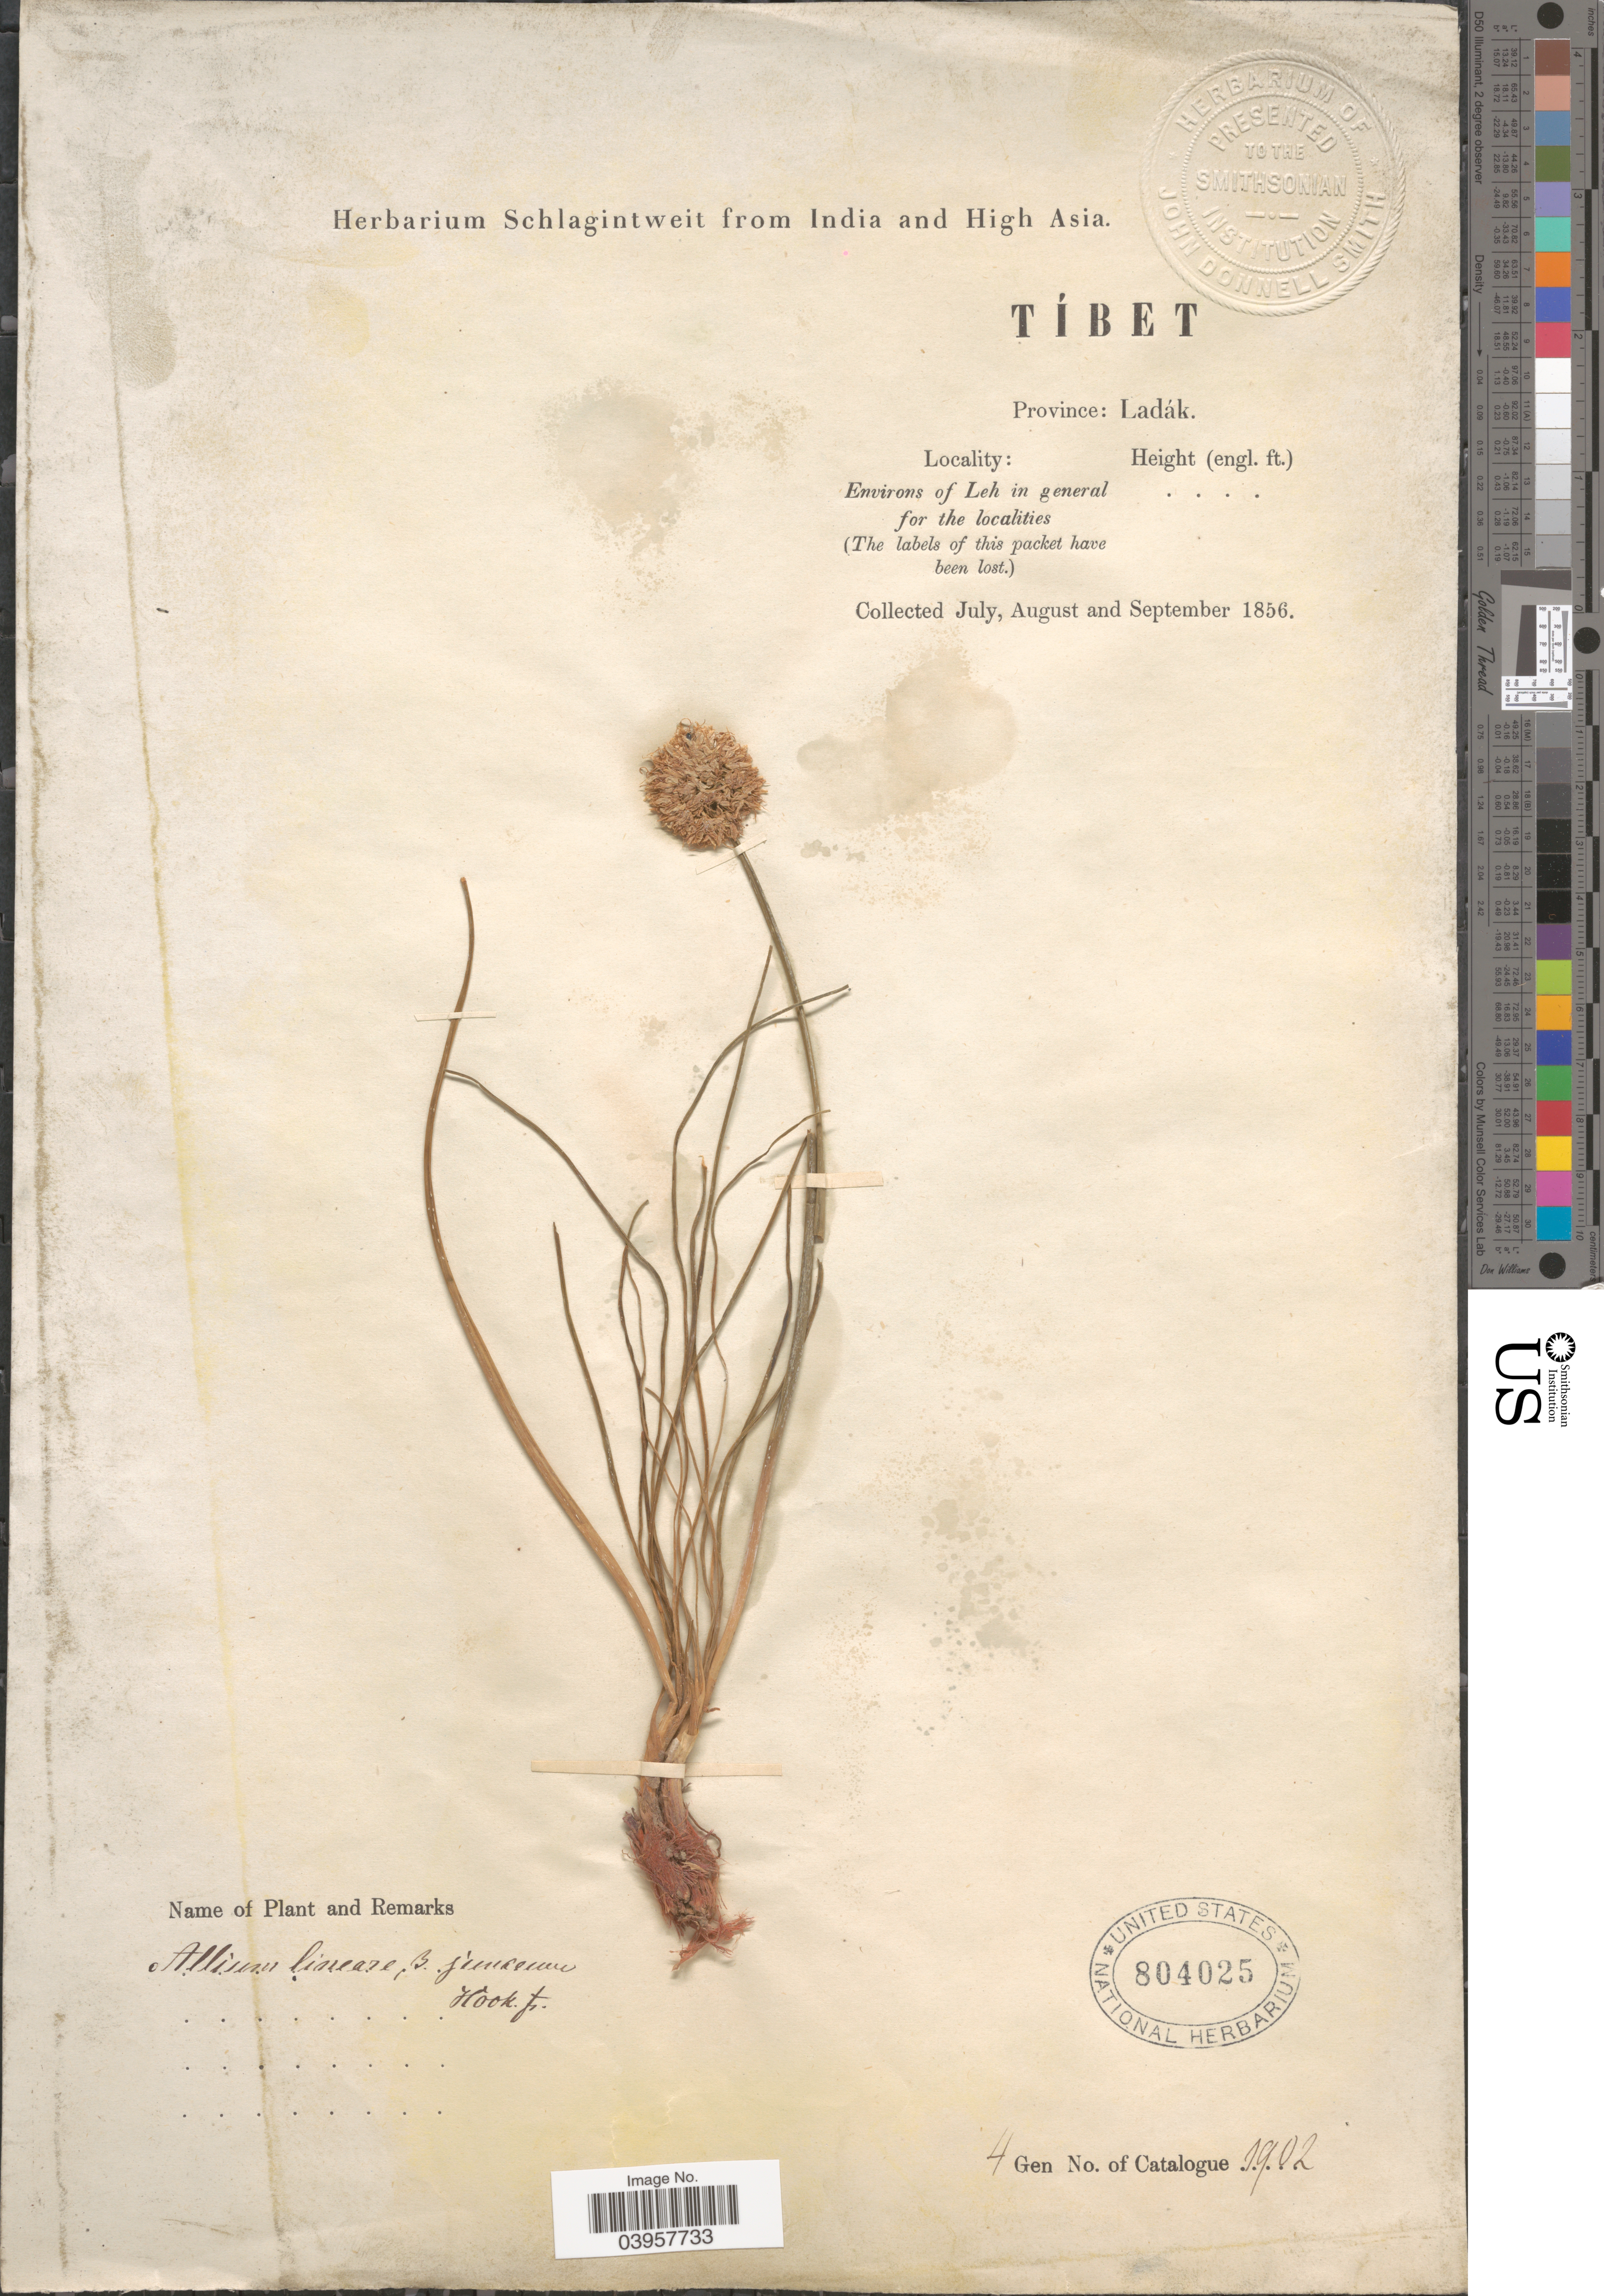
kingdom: Plantae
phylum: Tracheophyta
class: Liliopsida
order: Asparagales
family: Amaryllidaceae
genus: Allium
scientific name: Allium lineare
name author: L.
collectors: ex herb. Schlagintweit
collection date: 1856-07/1856-09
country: China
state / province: Xizang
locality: Tíbet. Environs of Leh in general for the localities.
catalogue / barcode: US 804025